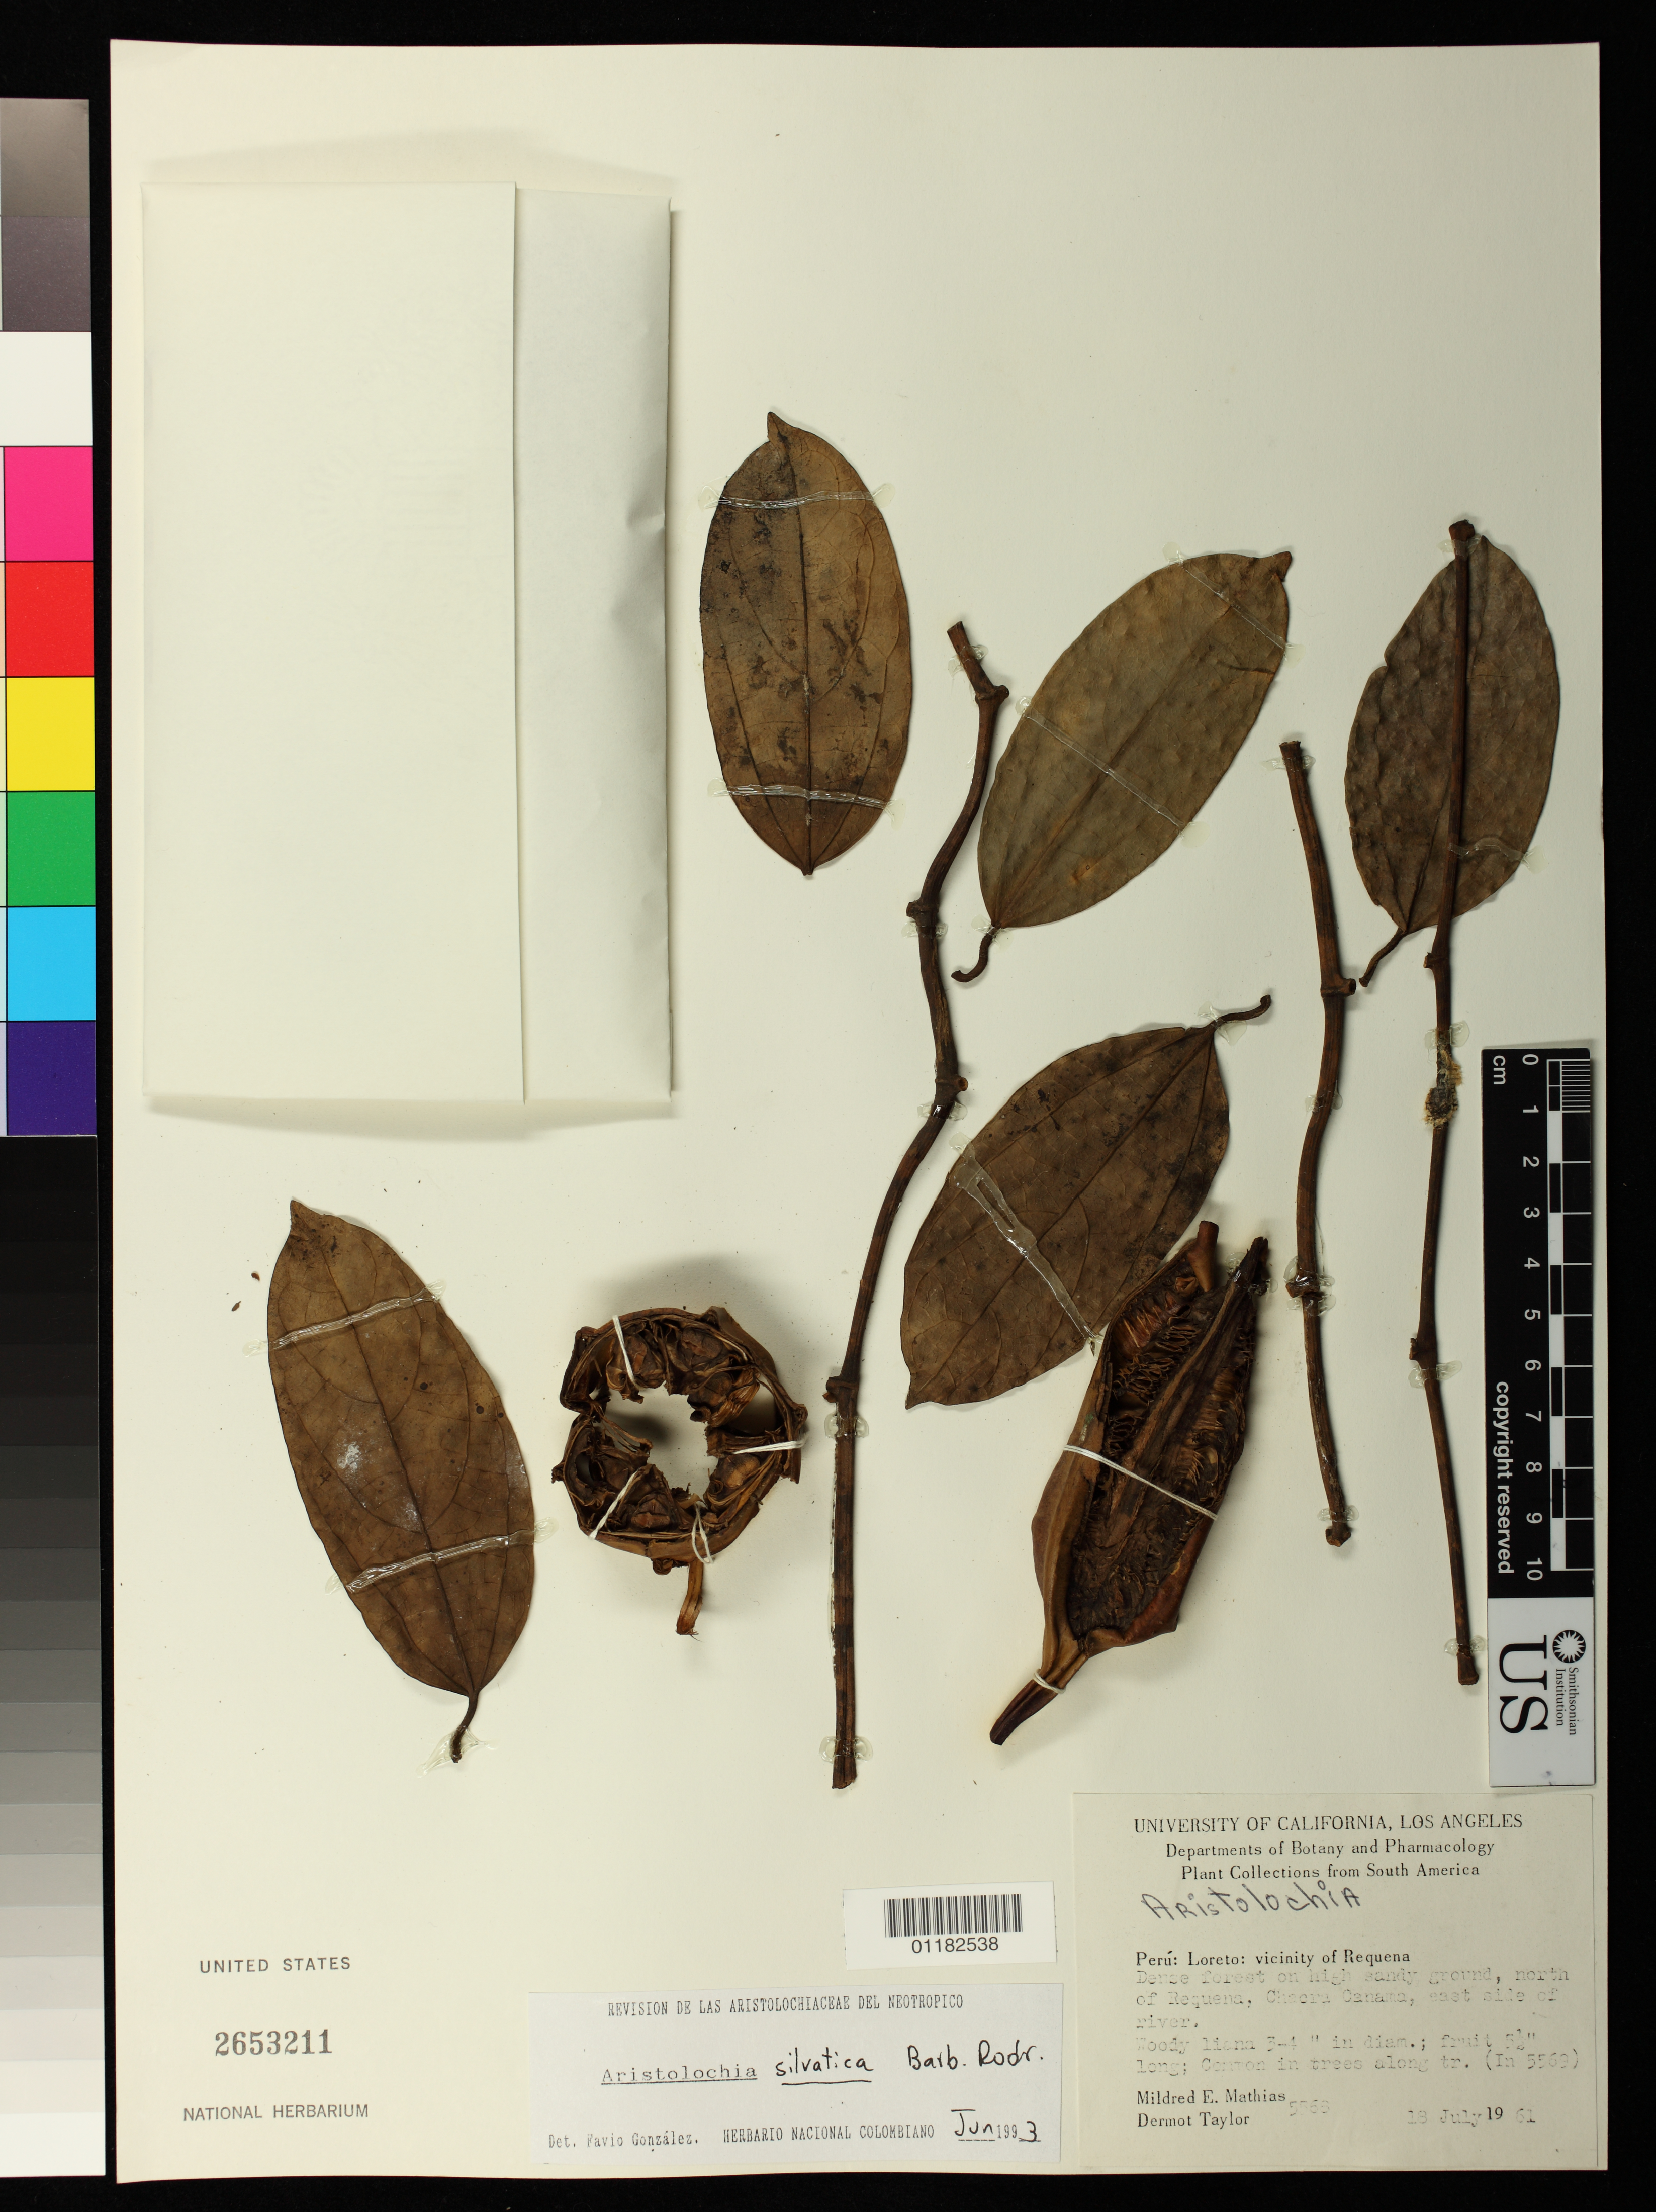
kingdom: Plantae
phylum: Tracheophyta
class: Magnoliopsida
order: Piperales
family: Aristolochiaceae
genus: Aristolochia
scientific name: Aristolochia silvatica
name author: Barb. Rodr.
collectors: M. E. Mathias & D. Taylor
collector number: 5568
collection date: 1961-07-18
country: Peru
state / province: Loreto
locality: North of Requena, Chacra Canama, east side of river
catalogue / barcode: US 2653211